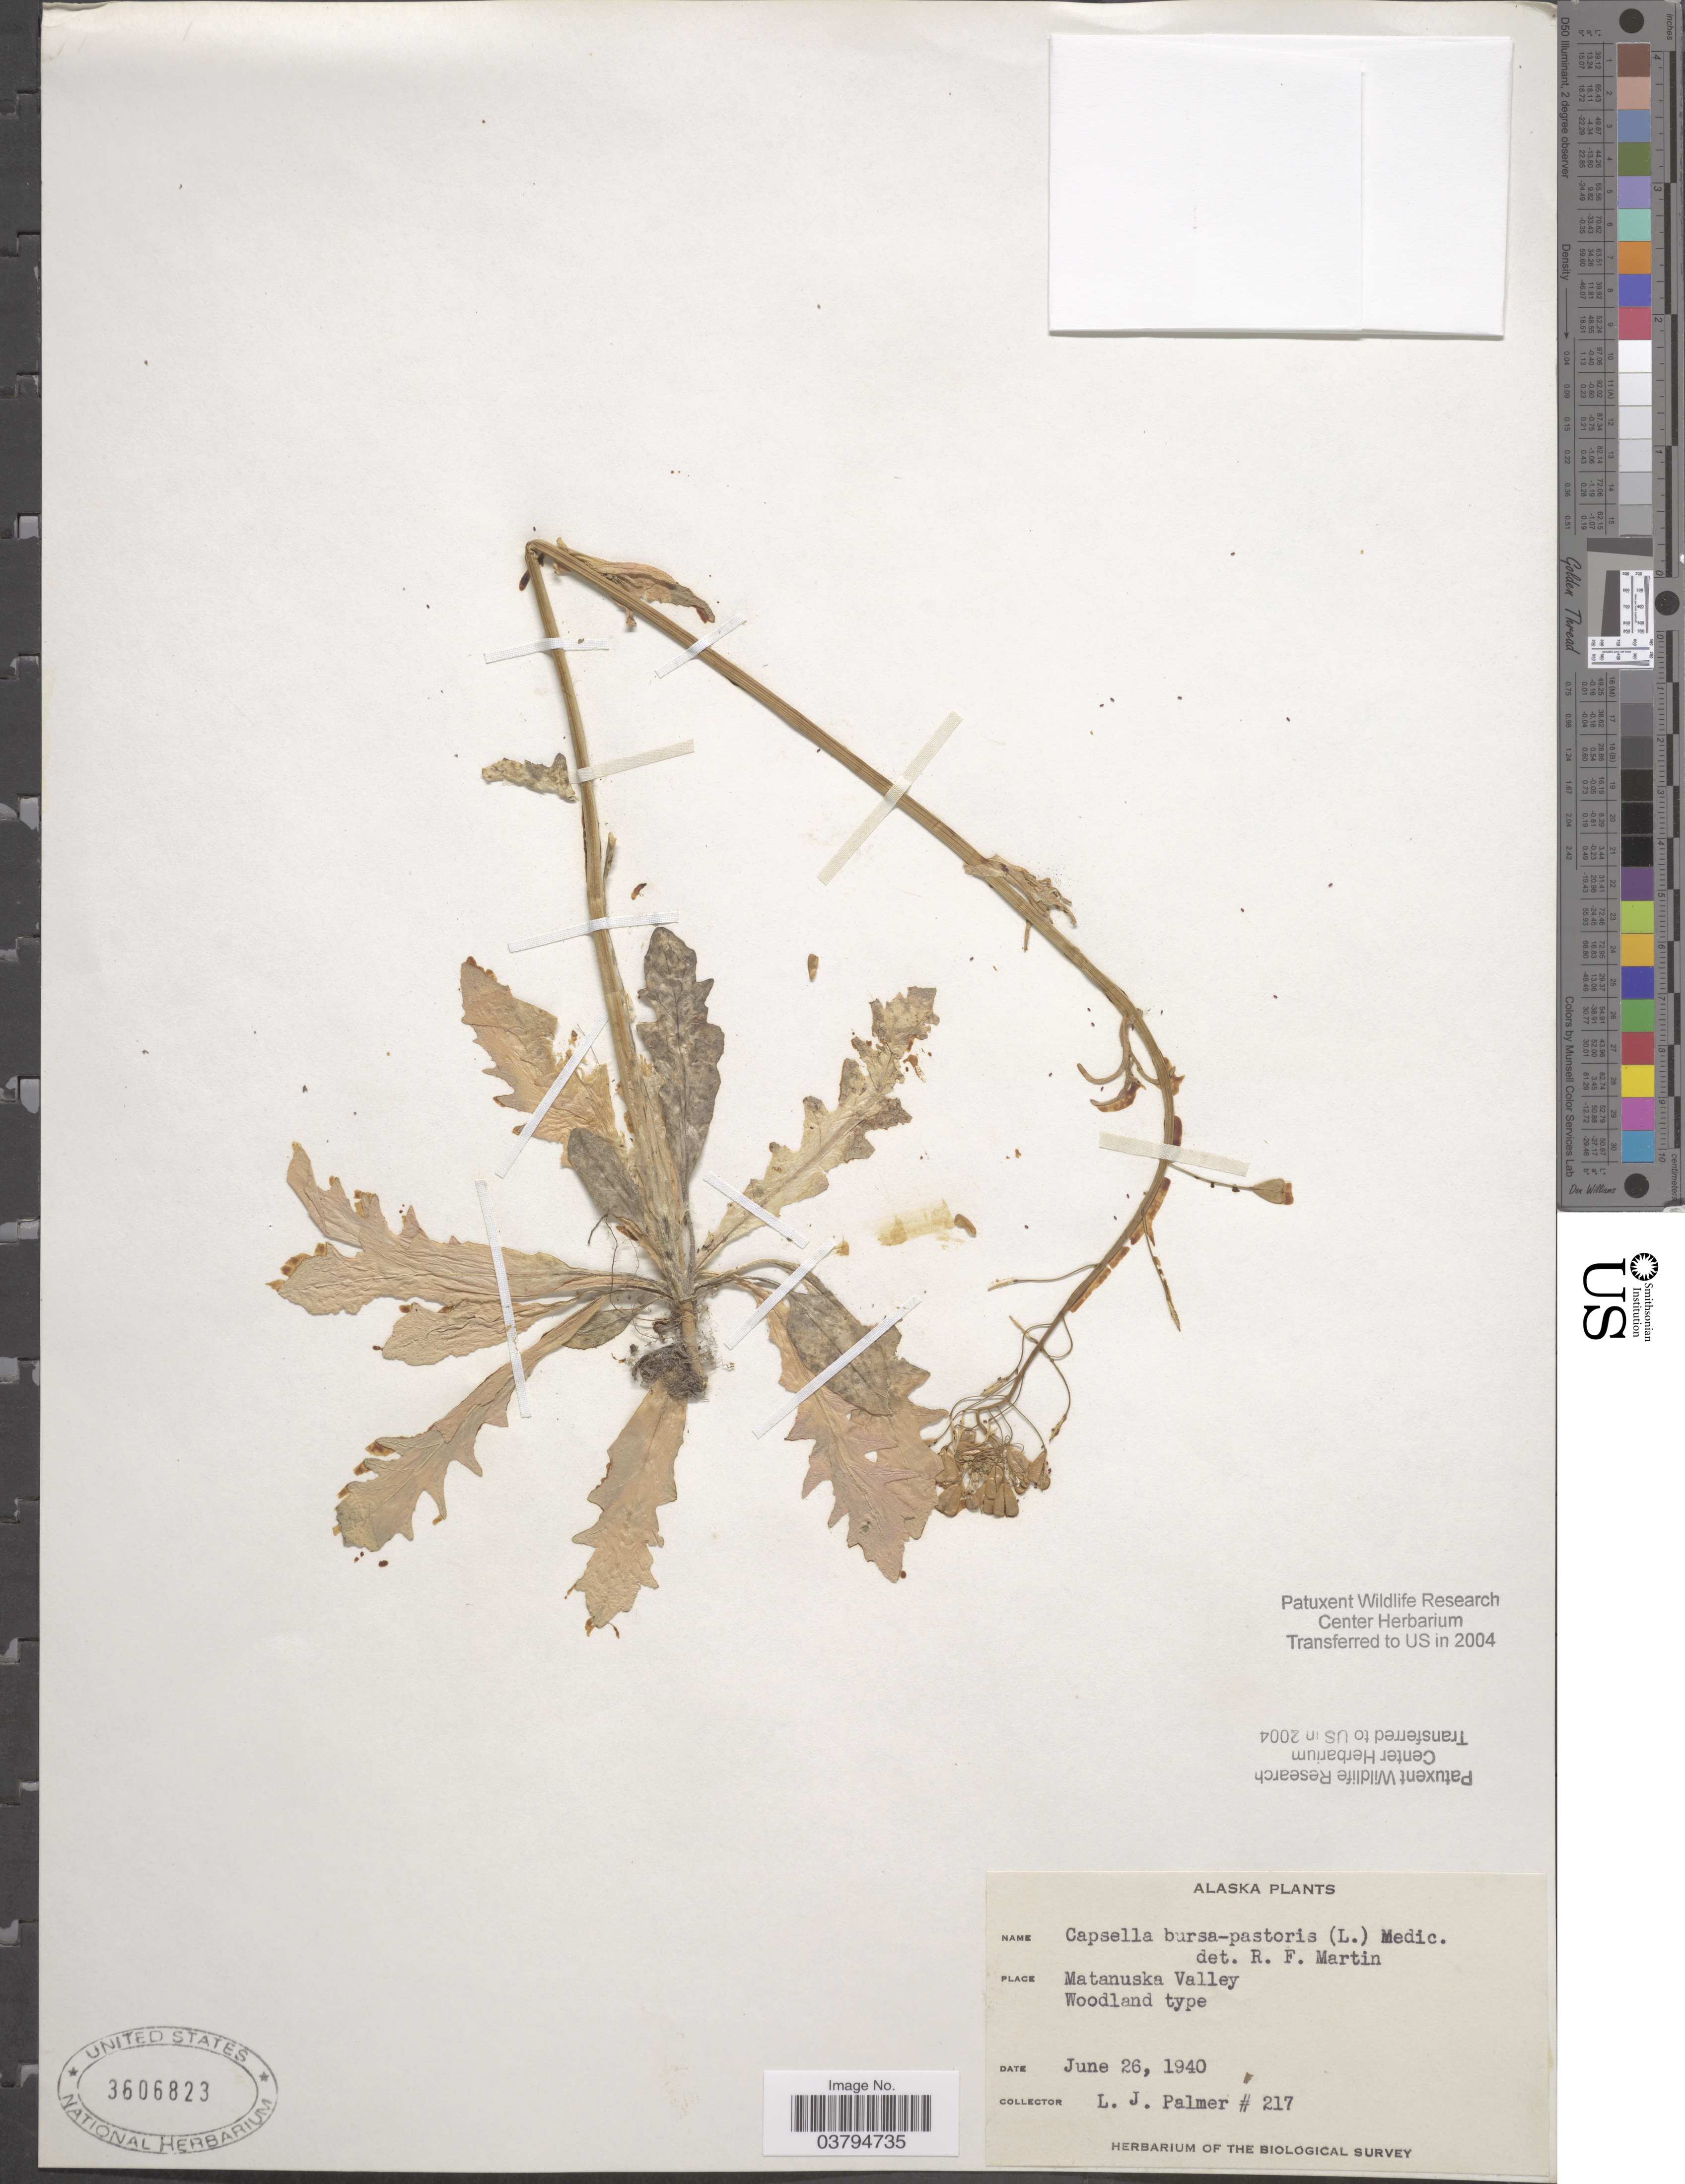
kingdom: Plantae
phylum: Tracheophyta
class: Magnoliopsida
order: Brassicales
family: Brassicaceae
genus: Capsella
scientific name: Capsella bursa-pastoris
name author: (L.) Medik.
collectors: L. J. Palmer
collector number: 217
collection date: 1940-06-26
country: United States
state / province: Alaska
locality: Matanuska Valley.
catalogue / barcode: US 3606823